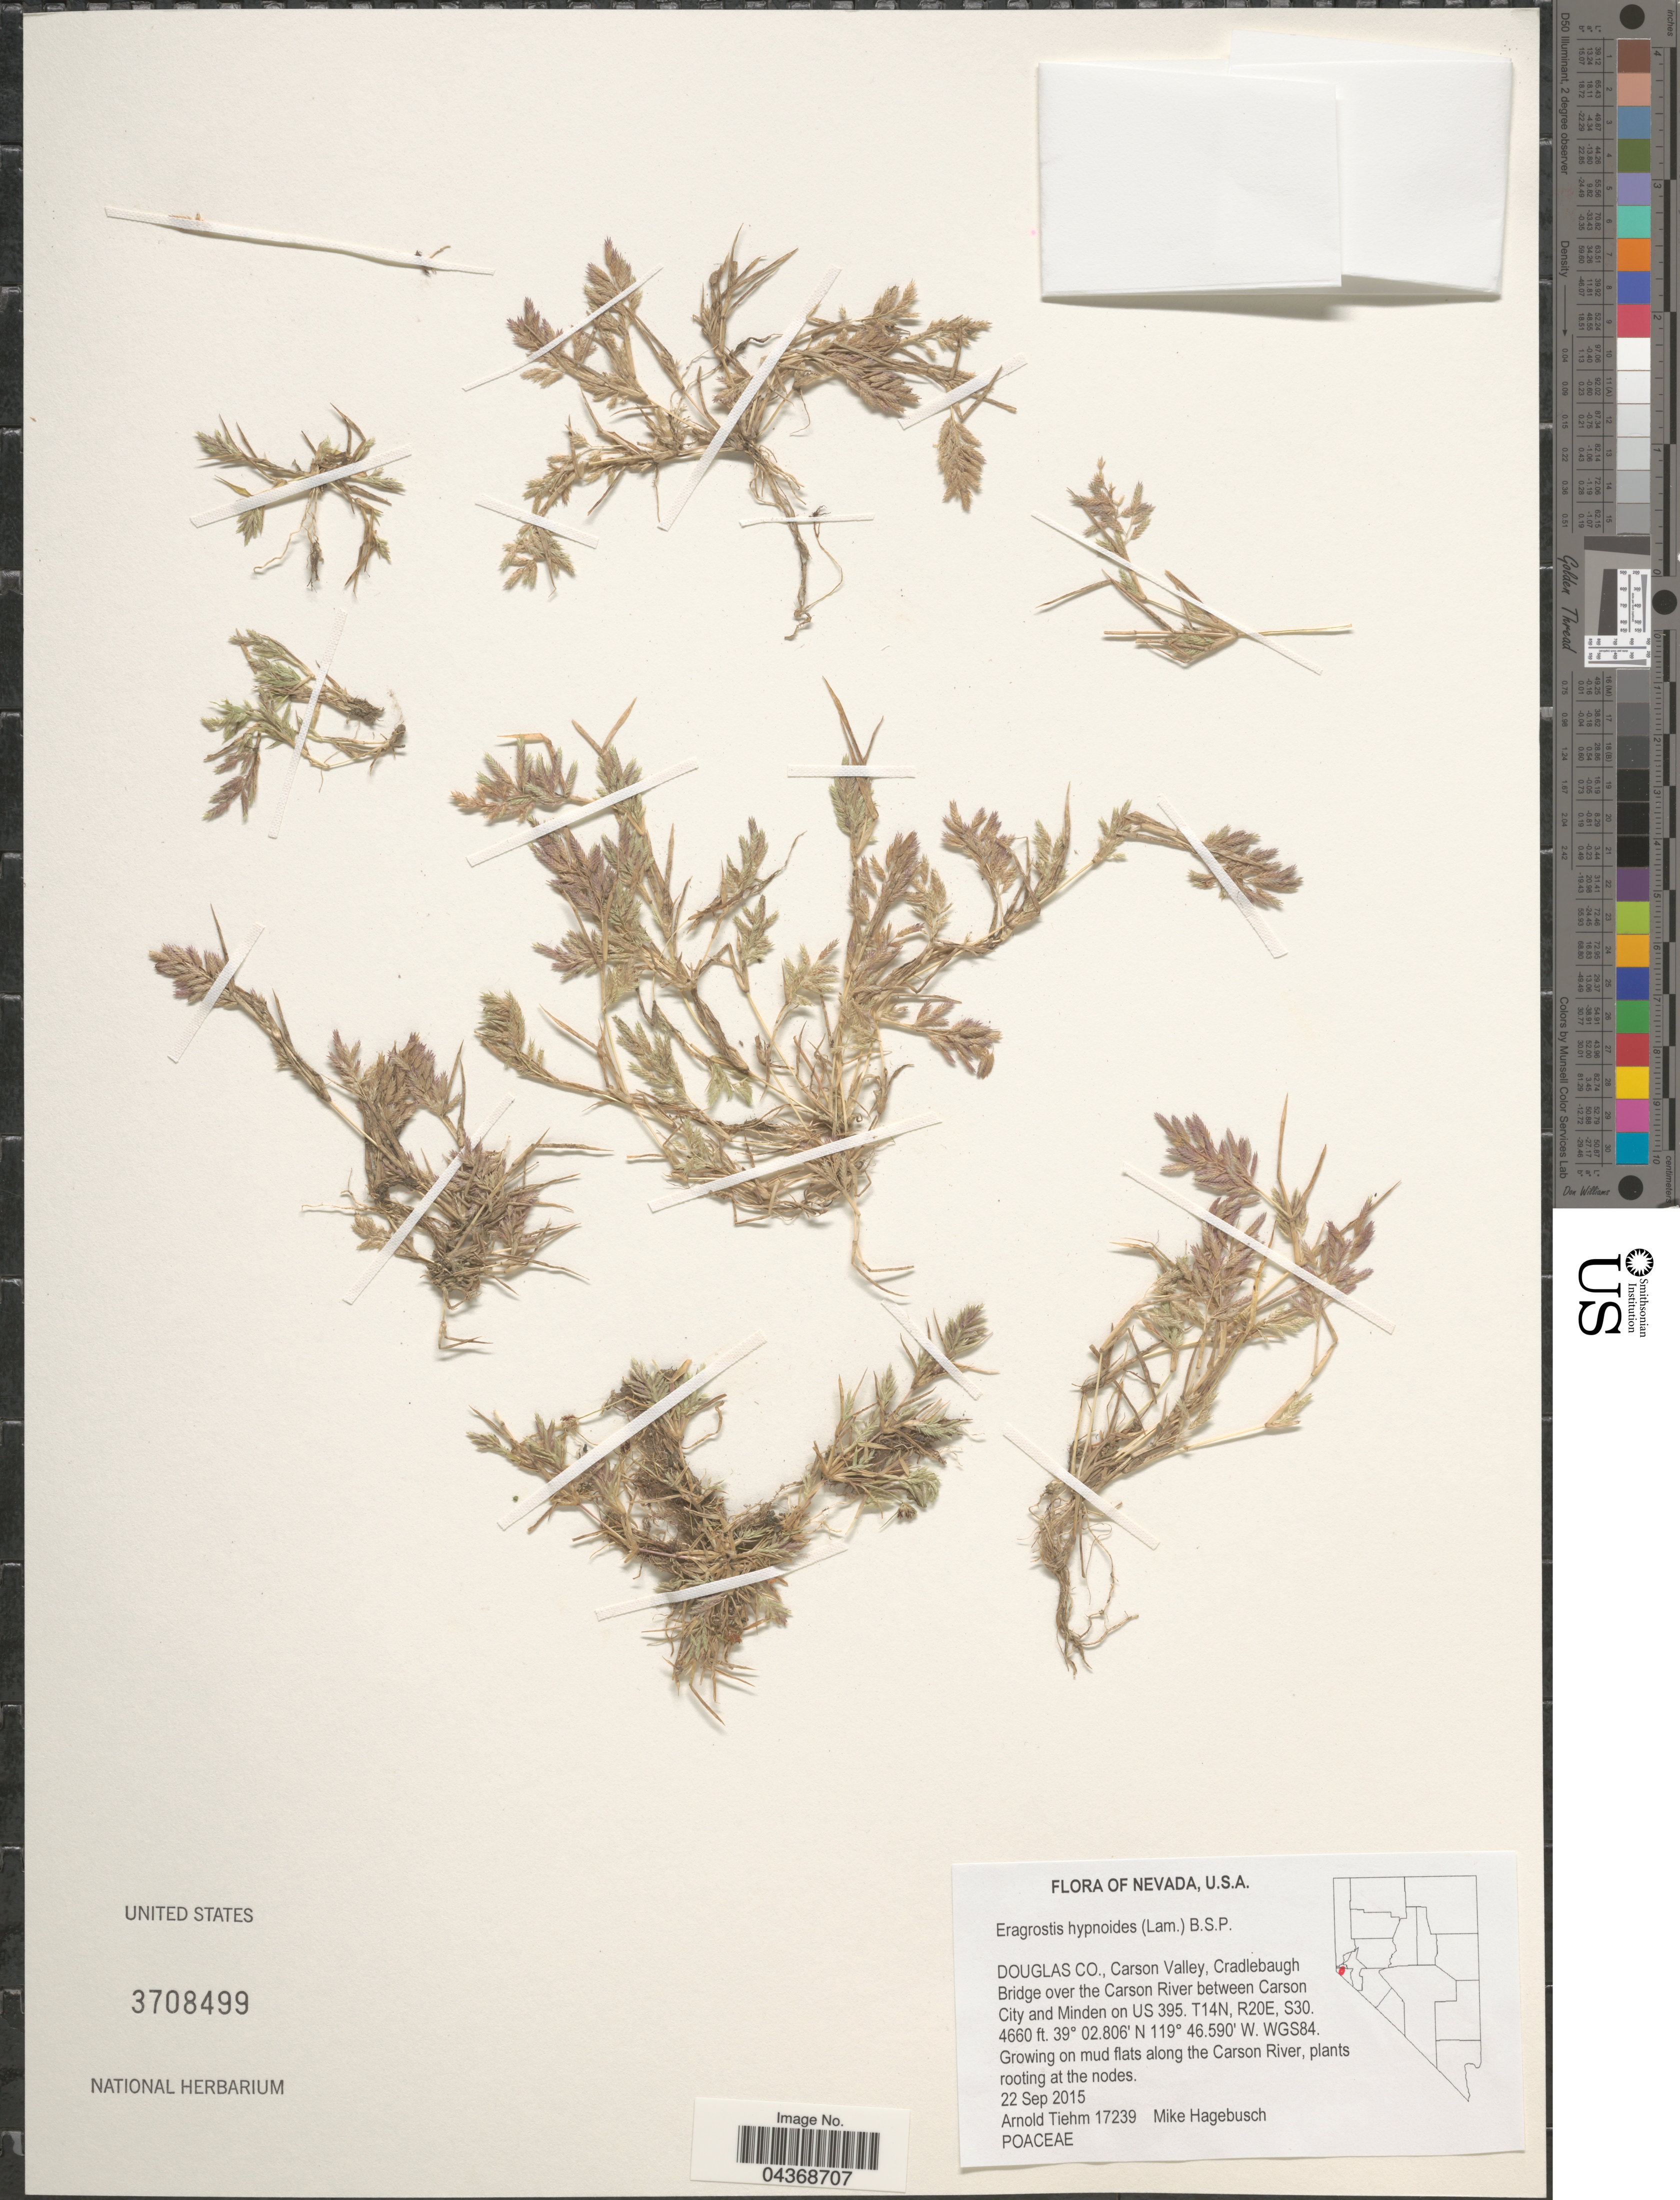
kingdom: Plantae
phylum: Tracheophyta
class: Liliopsida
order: Poales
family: Poaceae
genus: Eragrostis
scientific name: Eragrostis hypnoides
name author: (Lam.) Britton, Stearns & Poggenb.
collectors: A. Tiehm & M. Hagebusch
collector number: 17239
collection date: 2015-09-22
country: United States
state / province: Nevada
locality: Douglas Co., Carson Valley, Cradlebaugh Bridge over the Carson River between Carson City and Minden on US 395. T14N, R20E, S30. WGS84. On mud flats along the Carson River.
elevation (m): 1420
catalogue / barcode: US 3708499